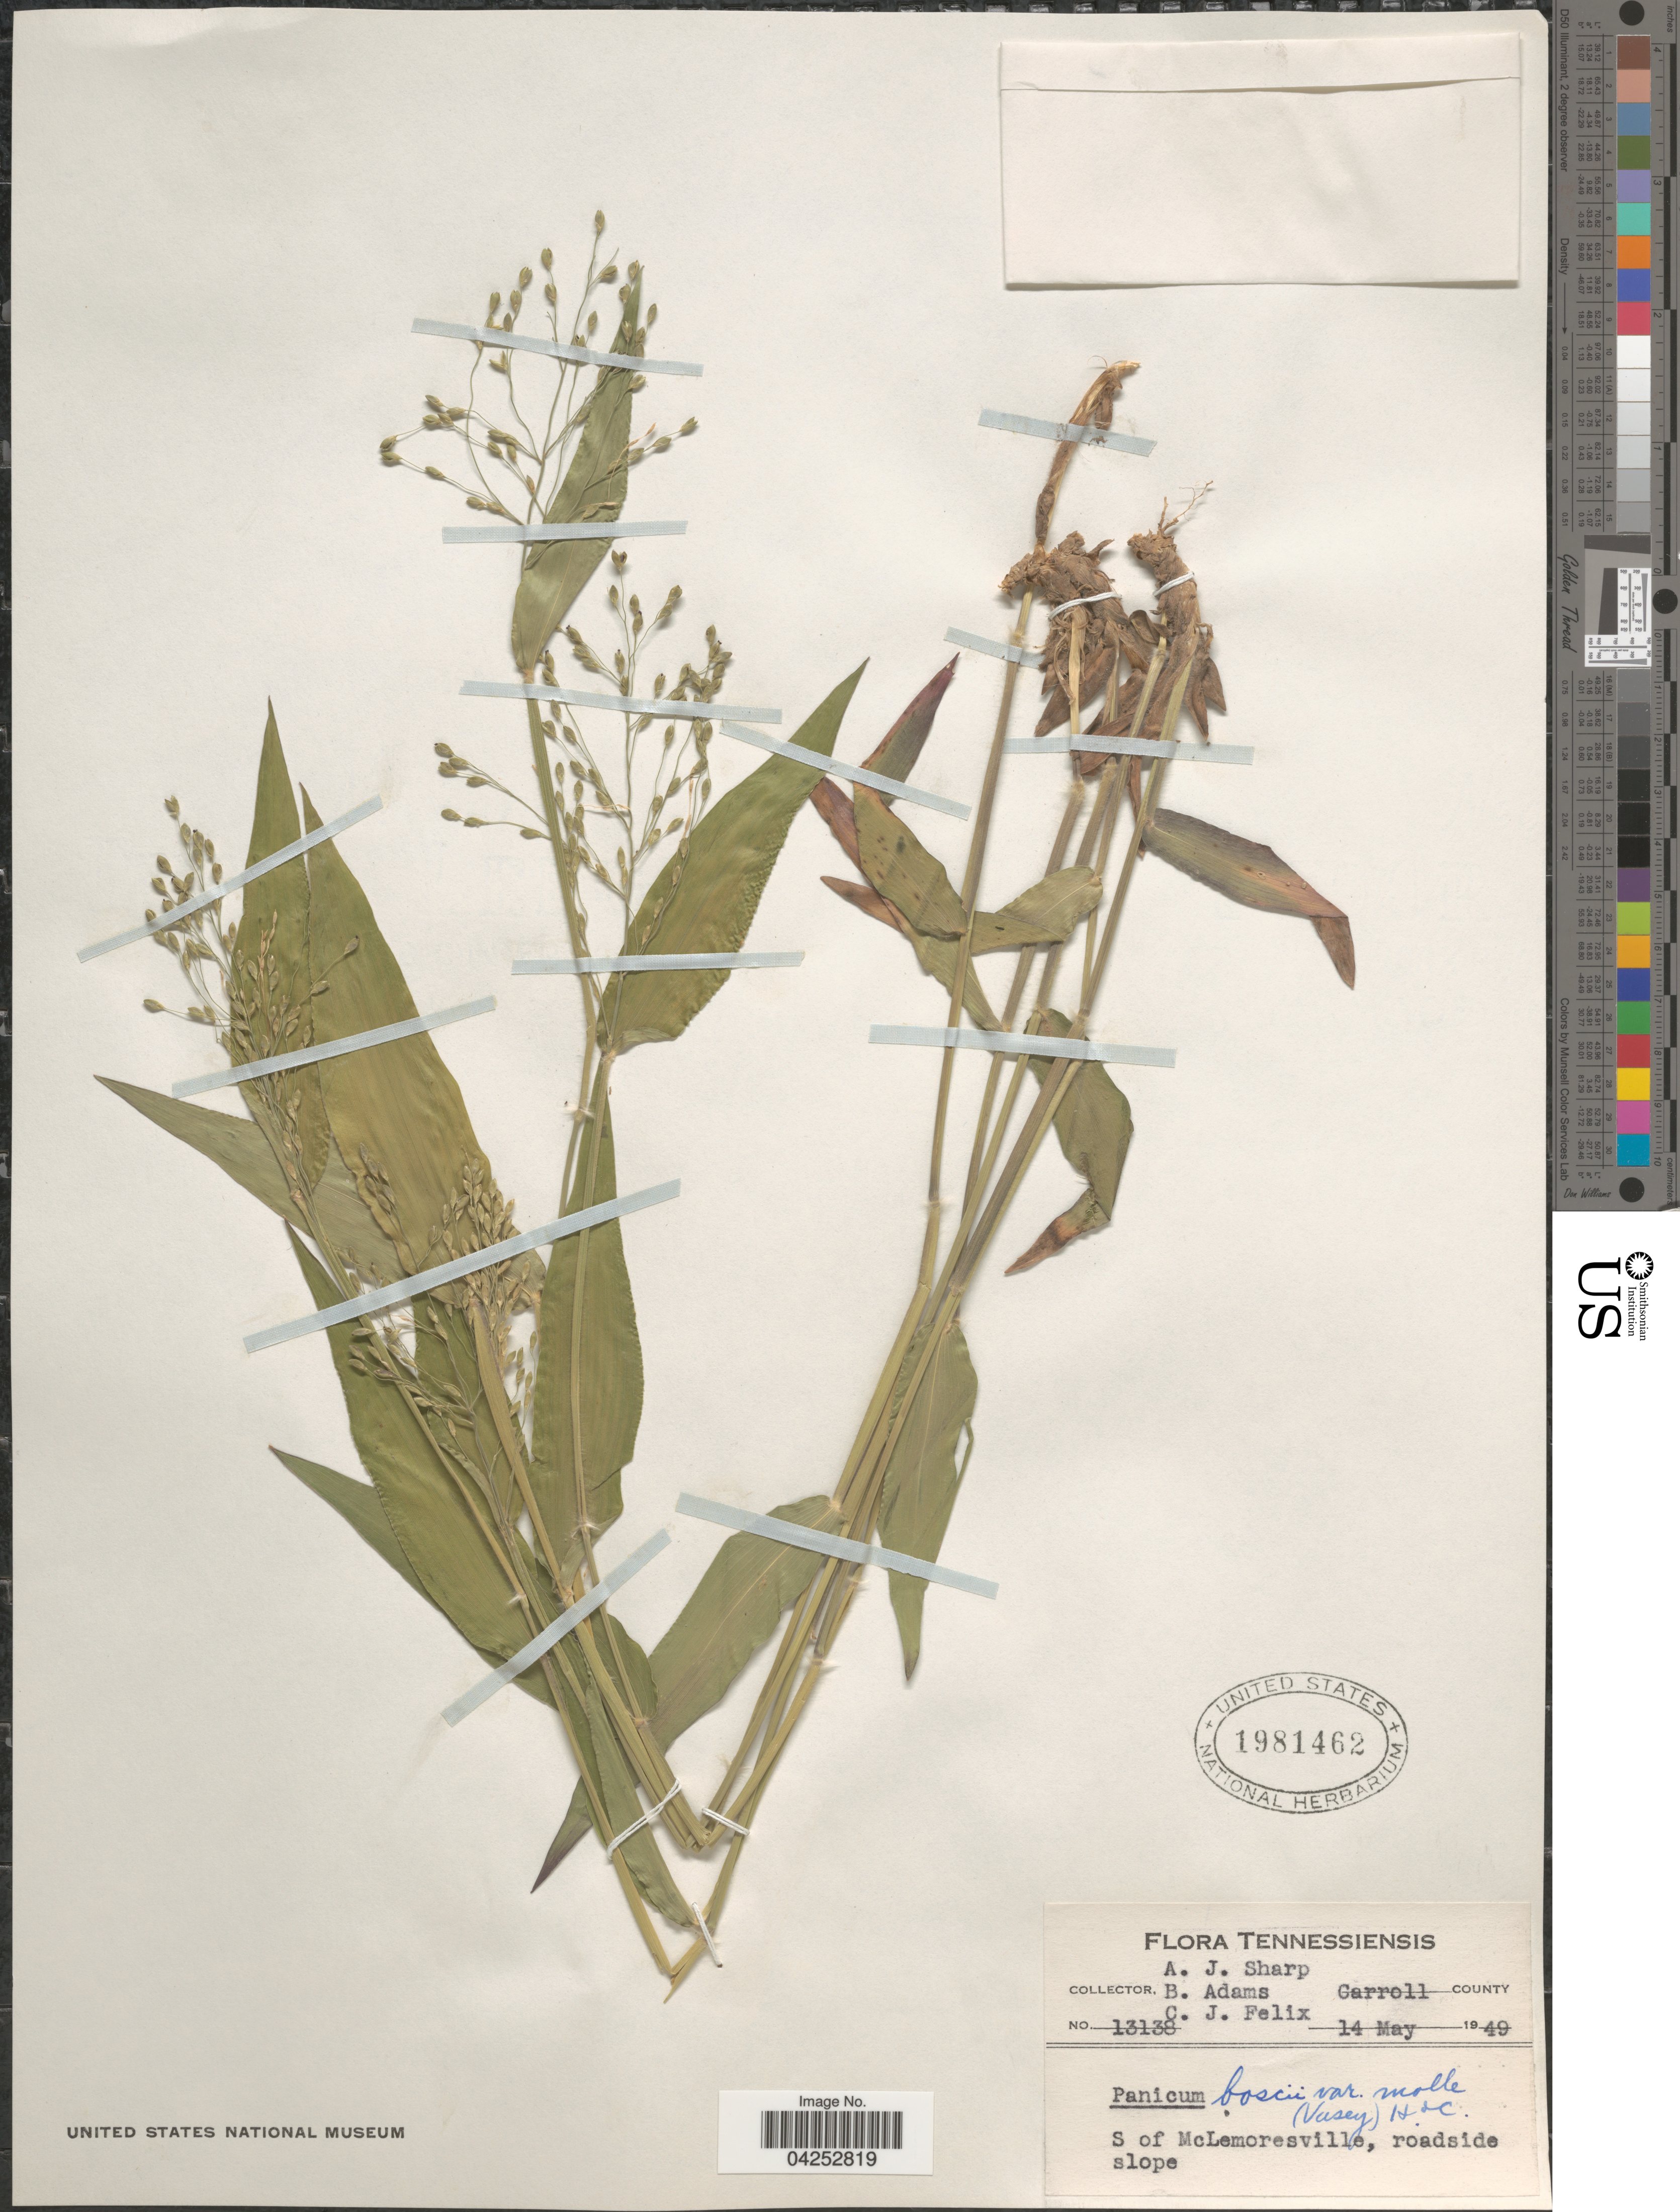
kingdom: Plantae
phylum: Tracheophyta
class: Liliopsida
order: Poales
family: Poaceae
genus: Dichanthelium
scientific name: Dichanthelium boscii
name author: (Poir.) Gould & C.A. Clark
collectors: A. J. Sharp, B. Adams & C. Felix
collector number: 13138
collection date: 1949-05-14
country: United States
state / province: Tennessee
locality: Garroll County. S of McLemoresville, roadside slope.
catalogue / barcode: US 1981462